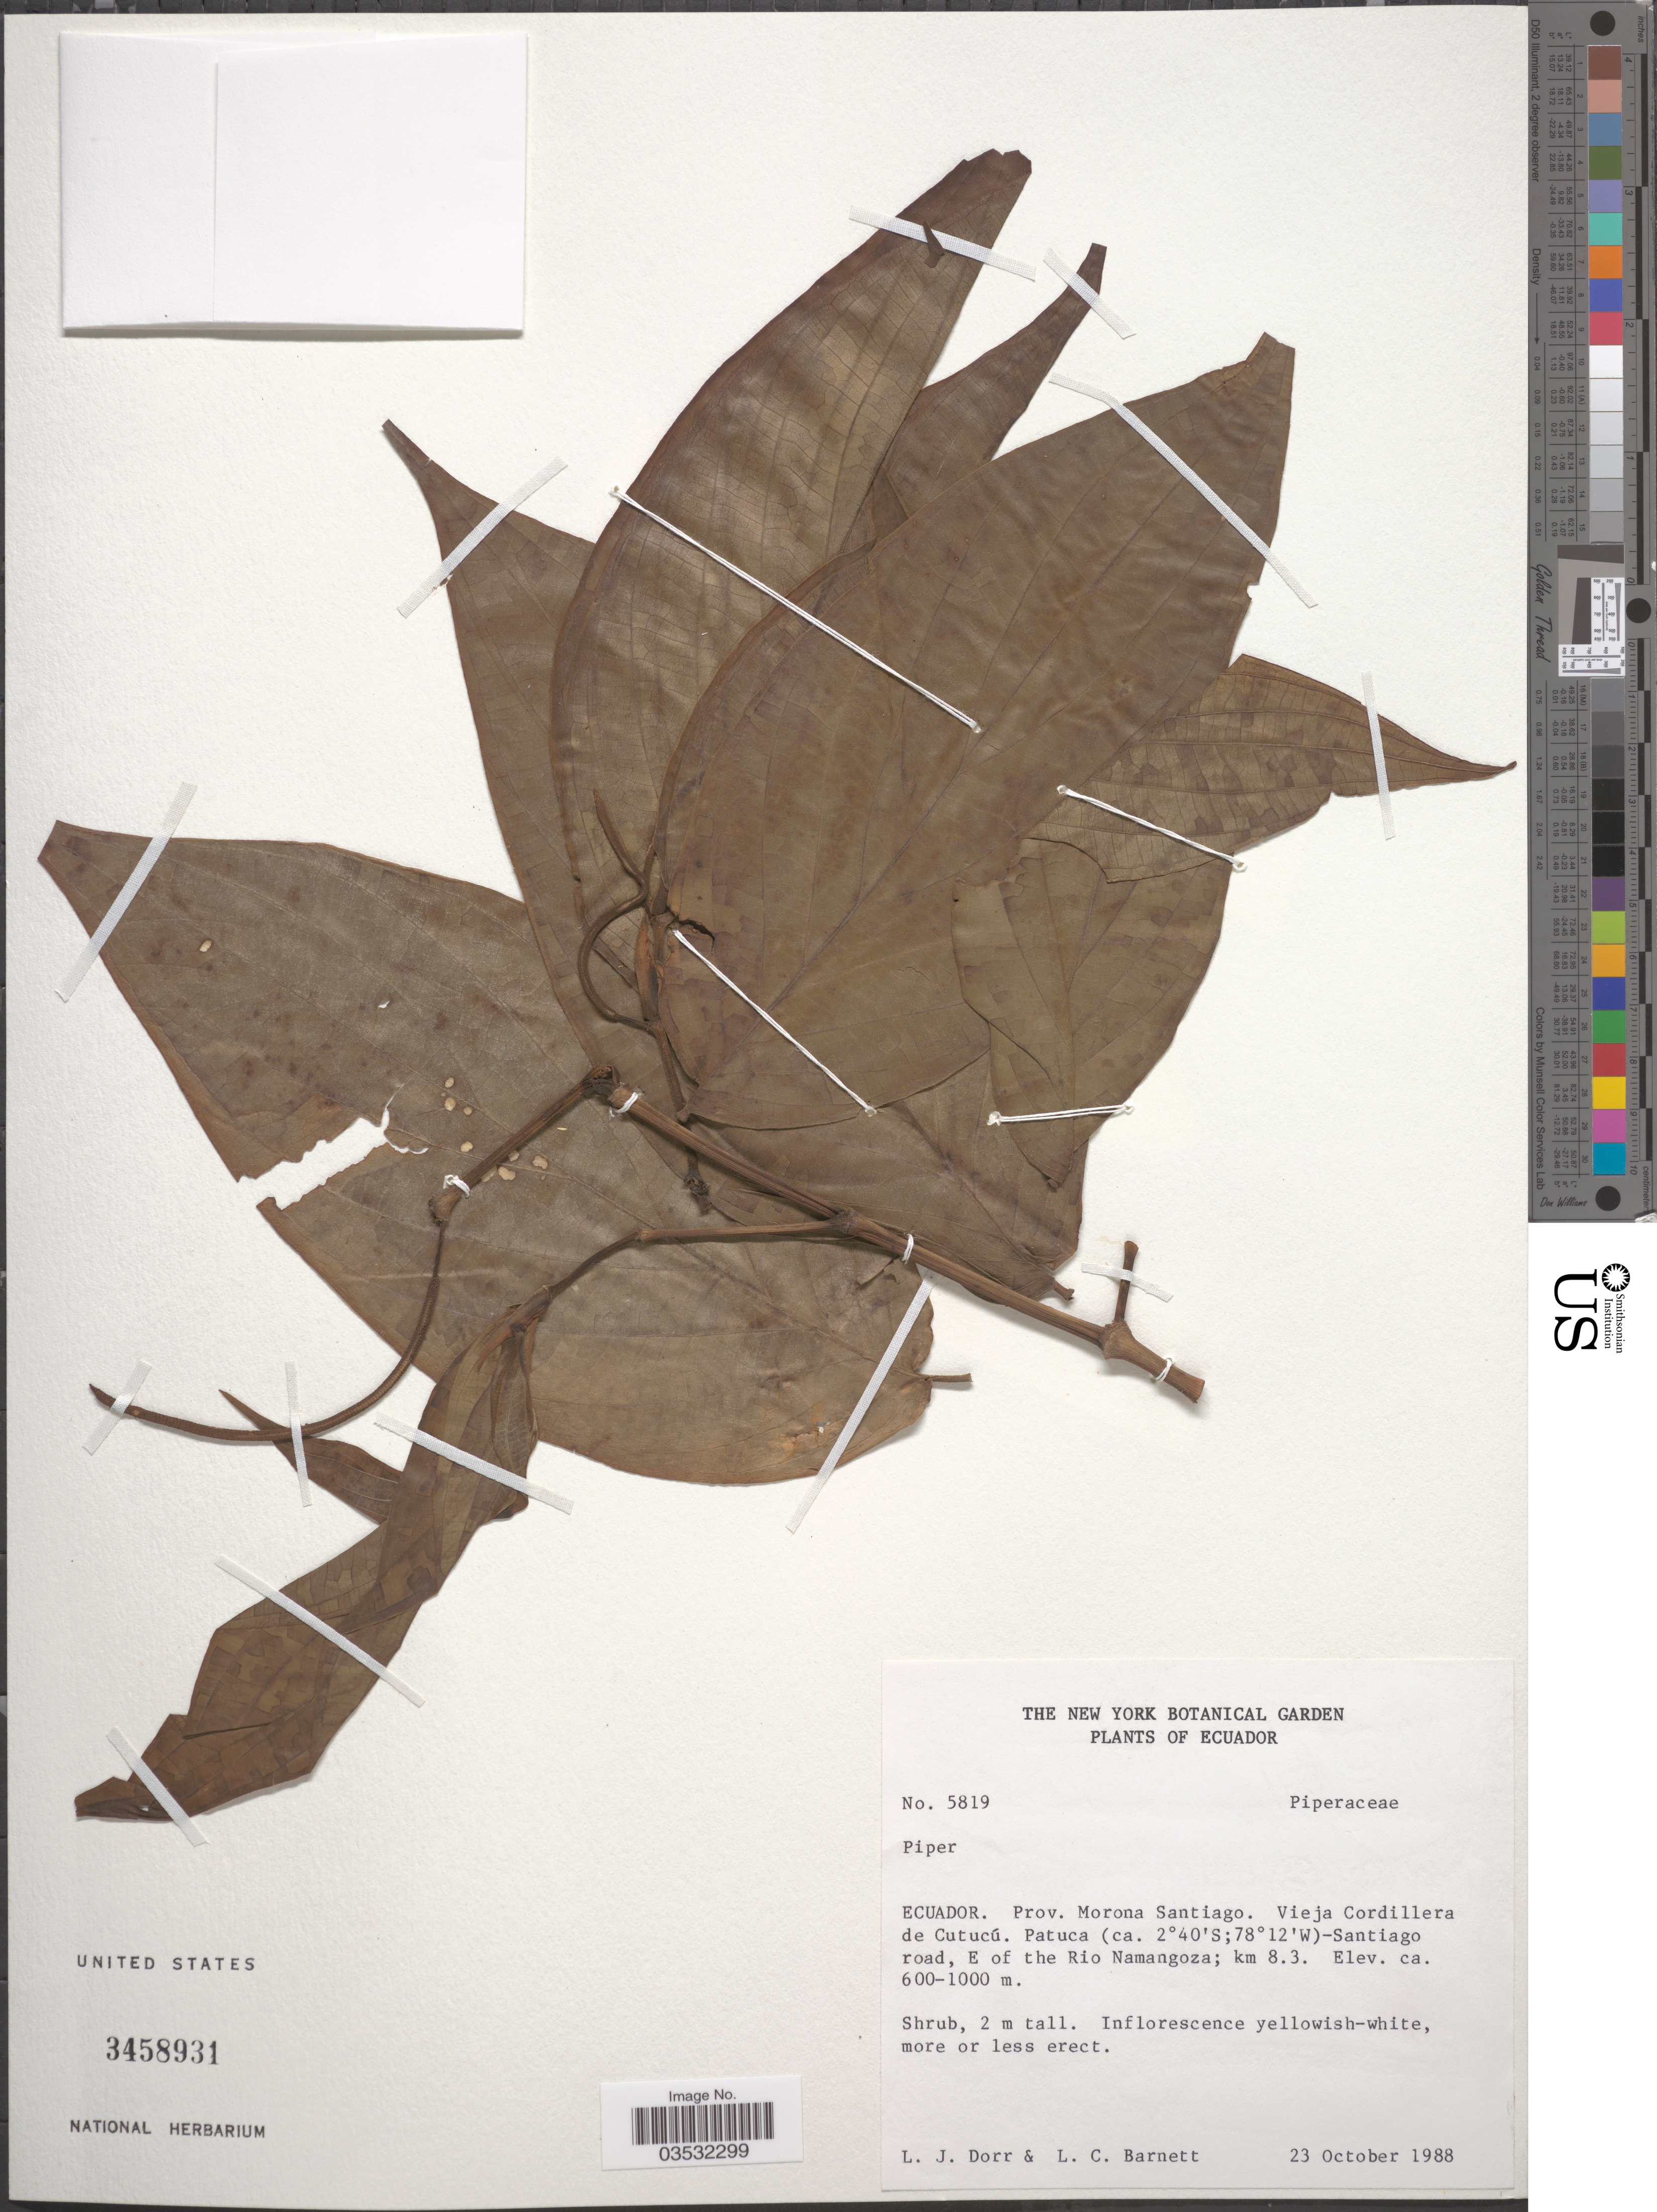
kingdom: Plantae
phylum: Tracheophyta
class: Magnoliopsida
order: Piperales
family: Piperaceae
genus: Piper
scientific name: Piper sp.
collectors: L. J. Dorr & L. C. Barnett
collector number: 5819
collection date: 1988-10-23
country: Ecuador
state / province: Morona-Santiago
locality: Vieja Cordillera de Cutucú. Patuca - Santiago road, E of the Rio Namangoza; km 8.3.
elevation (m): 600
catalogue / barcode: US 3458931